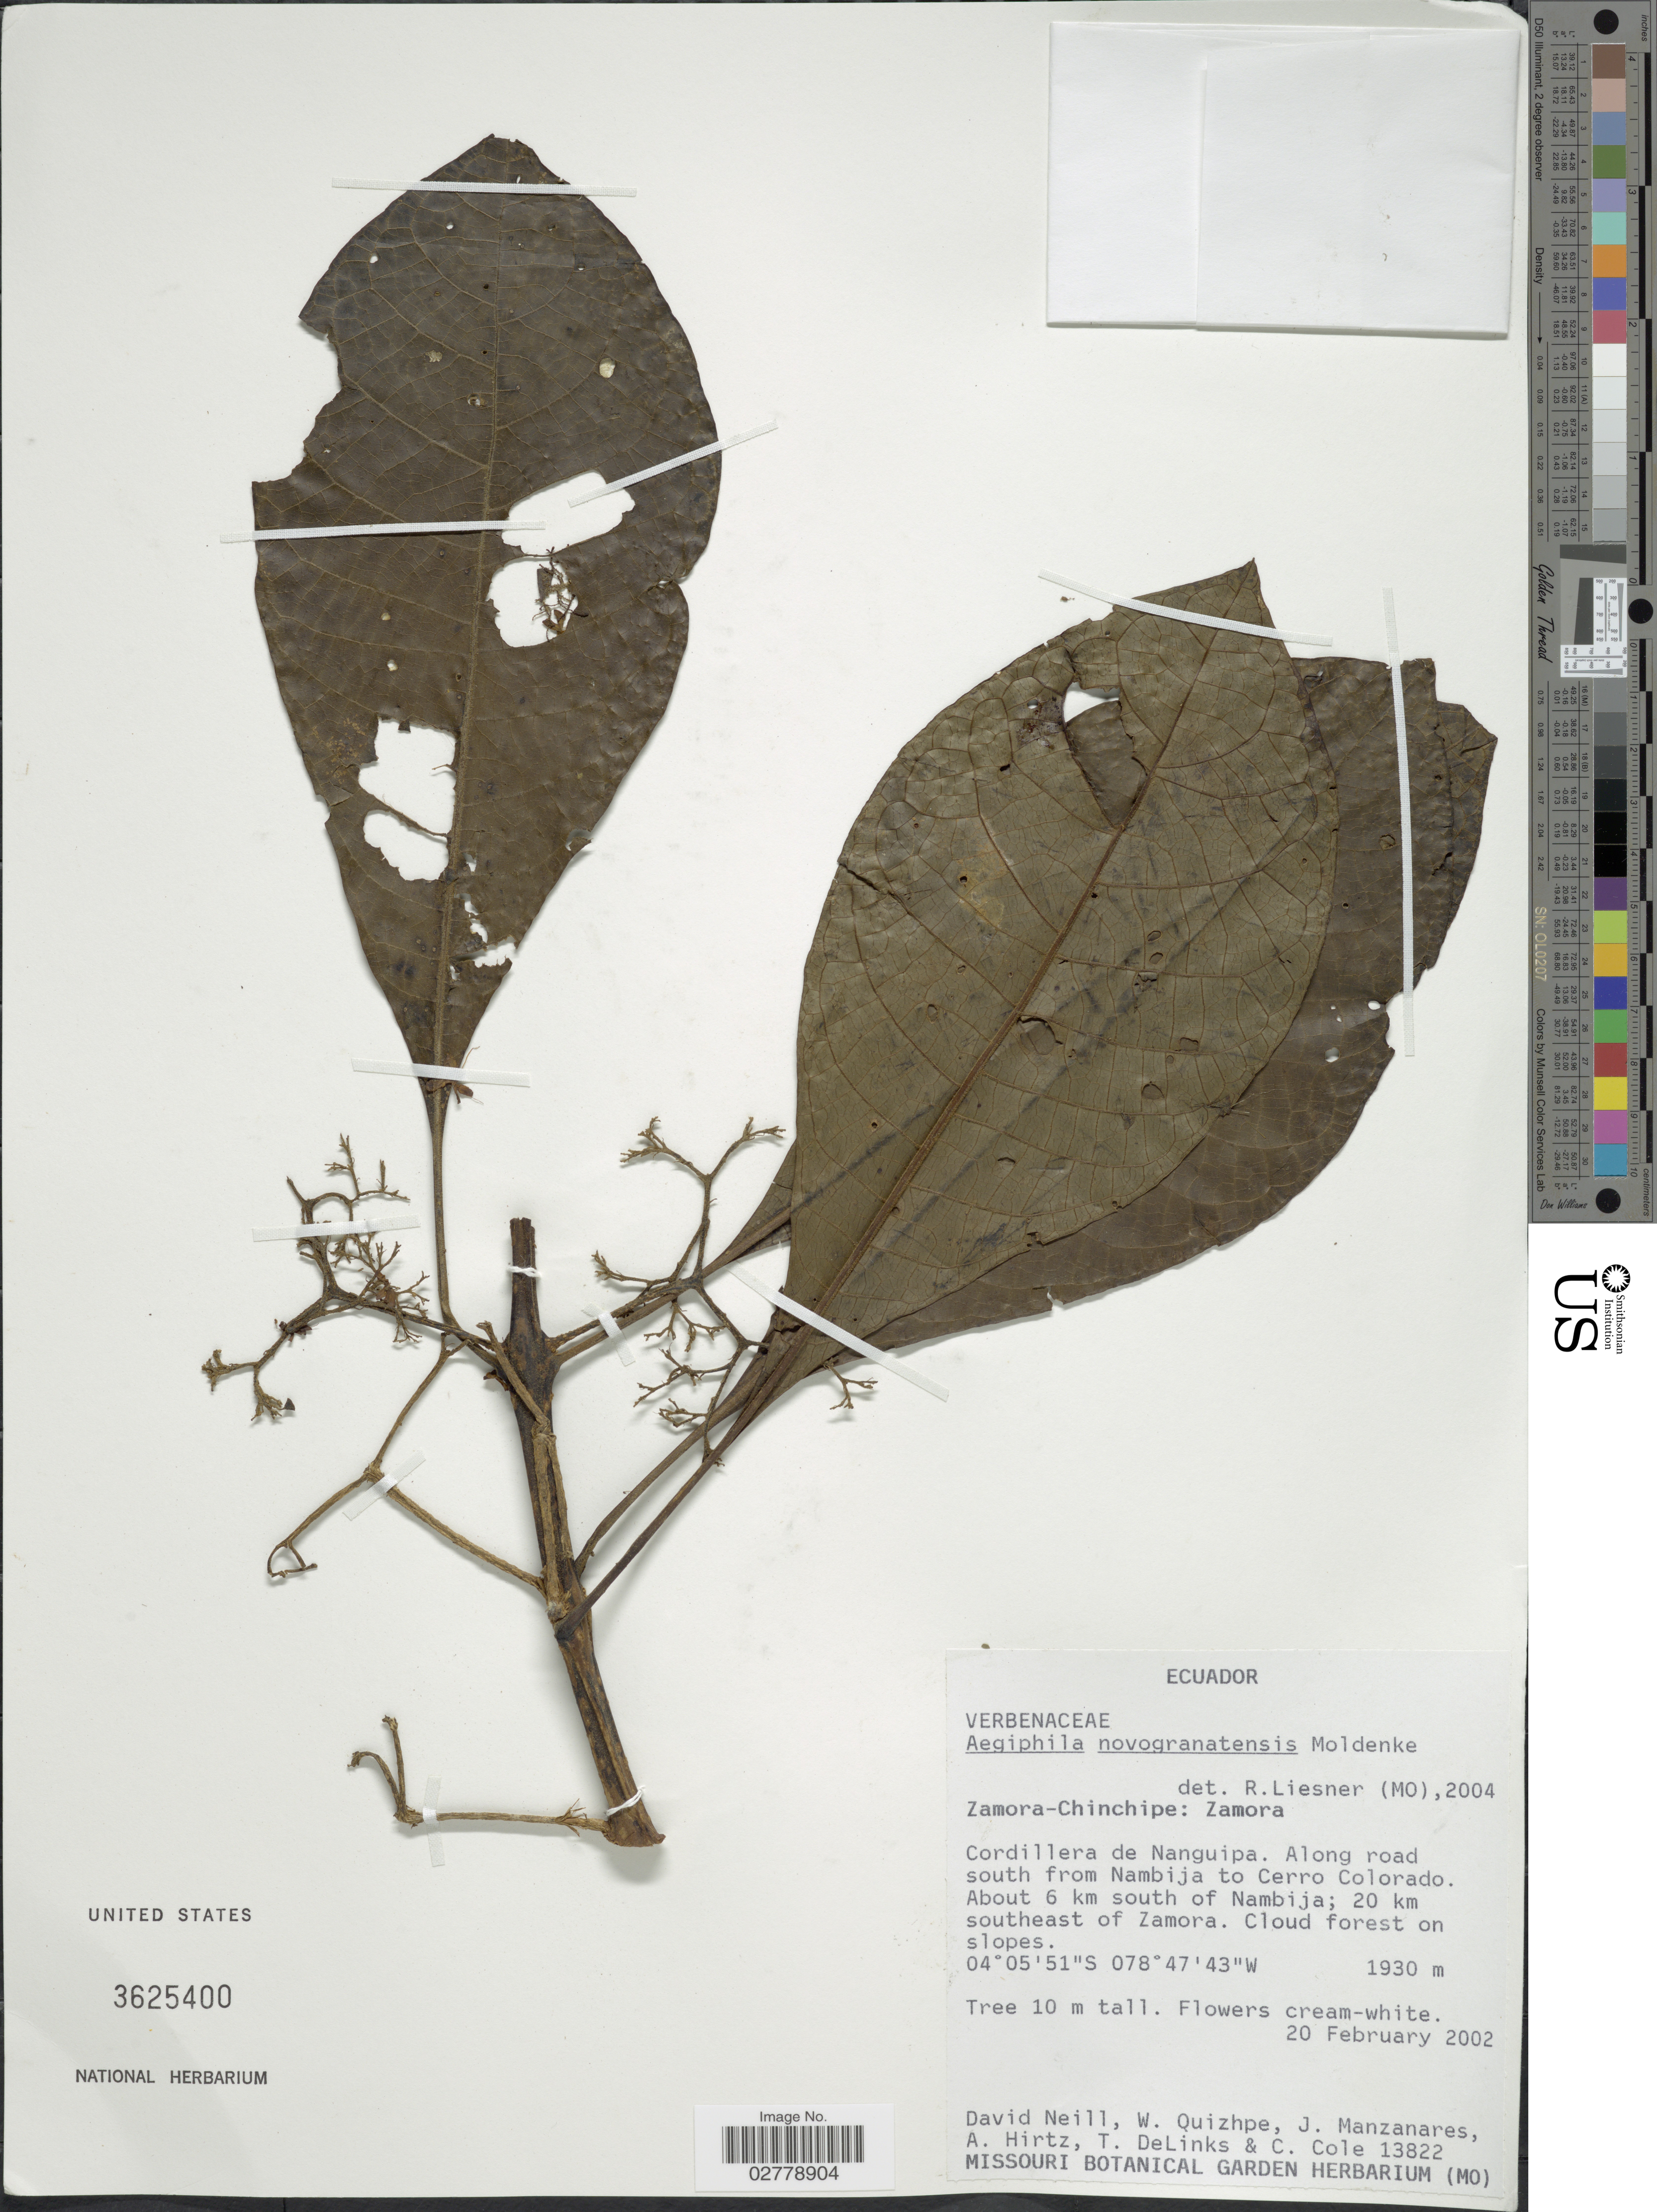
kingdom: Plantae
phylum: Tracheophyta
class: Magnoliopsida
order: Lamiales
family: Lamiaceae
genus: Aegiphila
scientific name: Aegiphila novogranatensis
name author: Moldenke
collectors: D. Neill, W. Quizhpe, J. Manzanares, A. Hirtz & et al.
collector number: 13822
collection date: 2002-02-20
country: Ecuador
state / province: Zamora-Chinchipe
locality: Zamora. Cordillera de Nanguipa. Along road south from Nambija to Cerro Colorado. About 6 km south of Nambija; 20 km southeast of Zamora.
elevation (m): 1930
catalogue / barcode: US 3625400